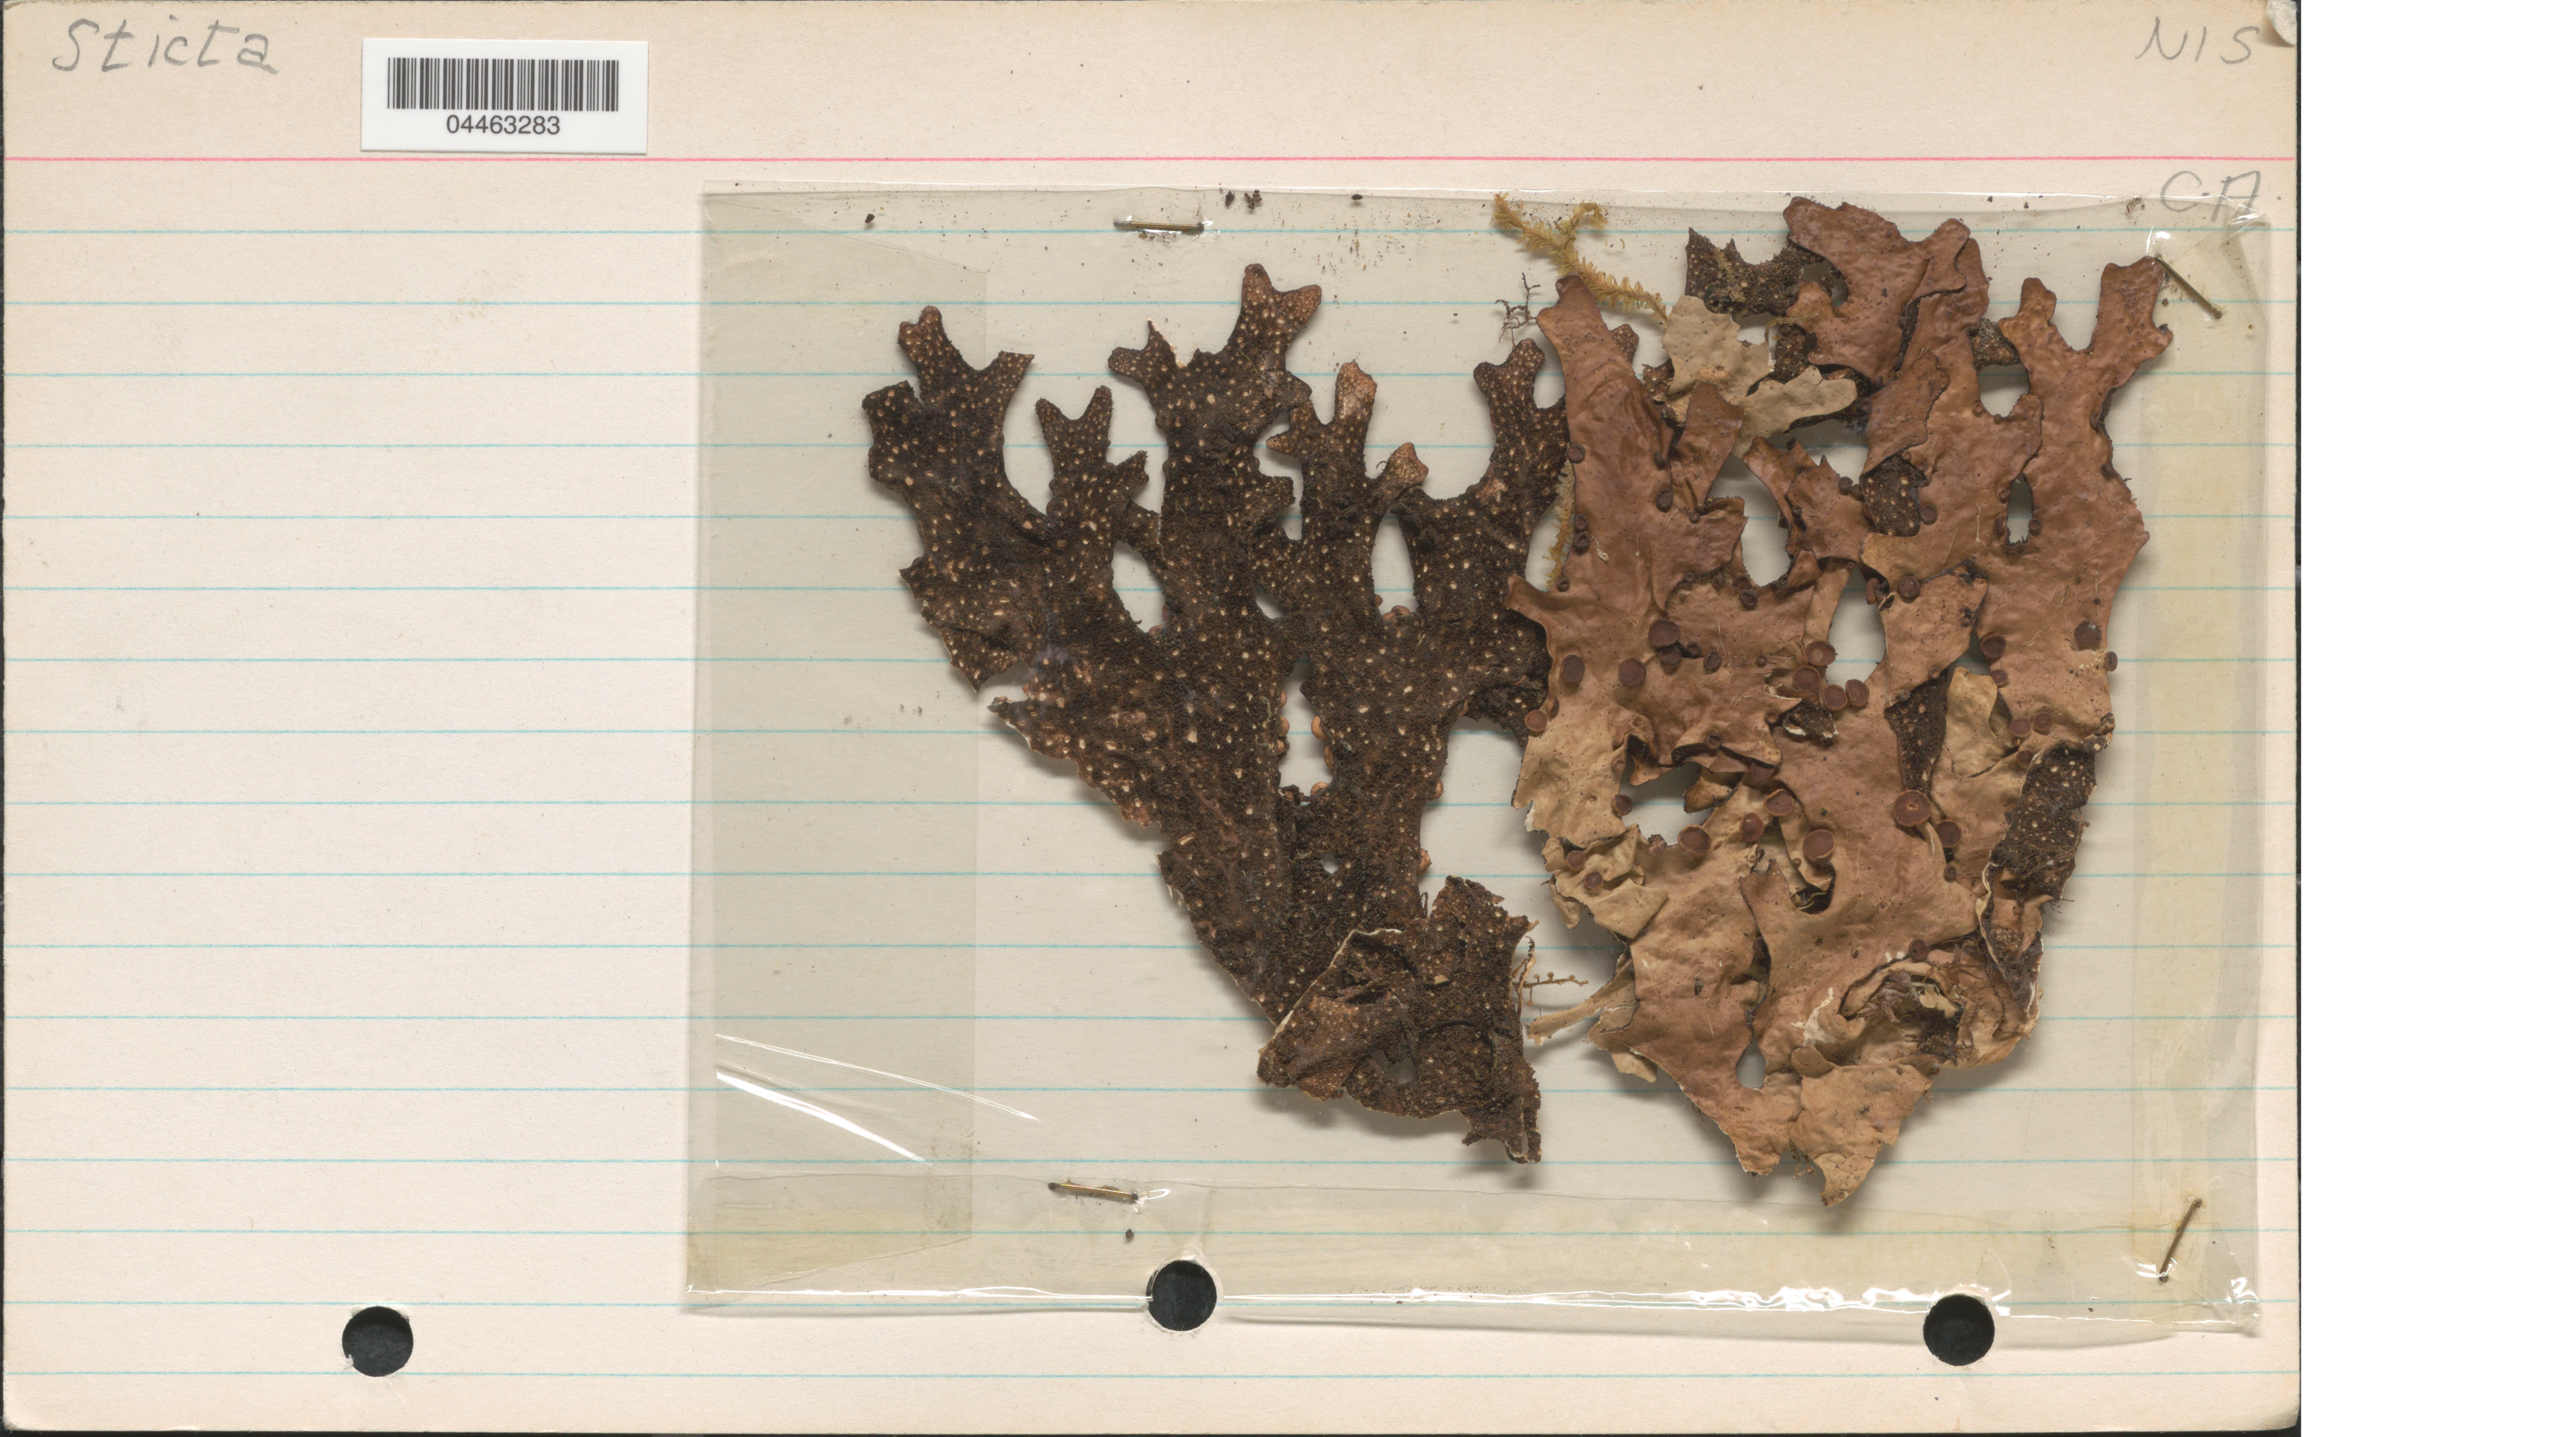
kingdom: Fungi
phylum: Ascomycota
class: Lecanoromycetes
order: Lecanorales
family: Stereocaulaceae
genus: Stereocaulon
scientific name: Stereocaulon sp.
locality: C.A. [unsure placement]